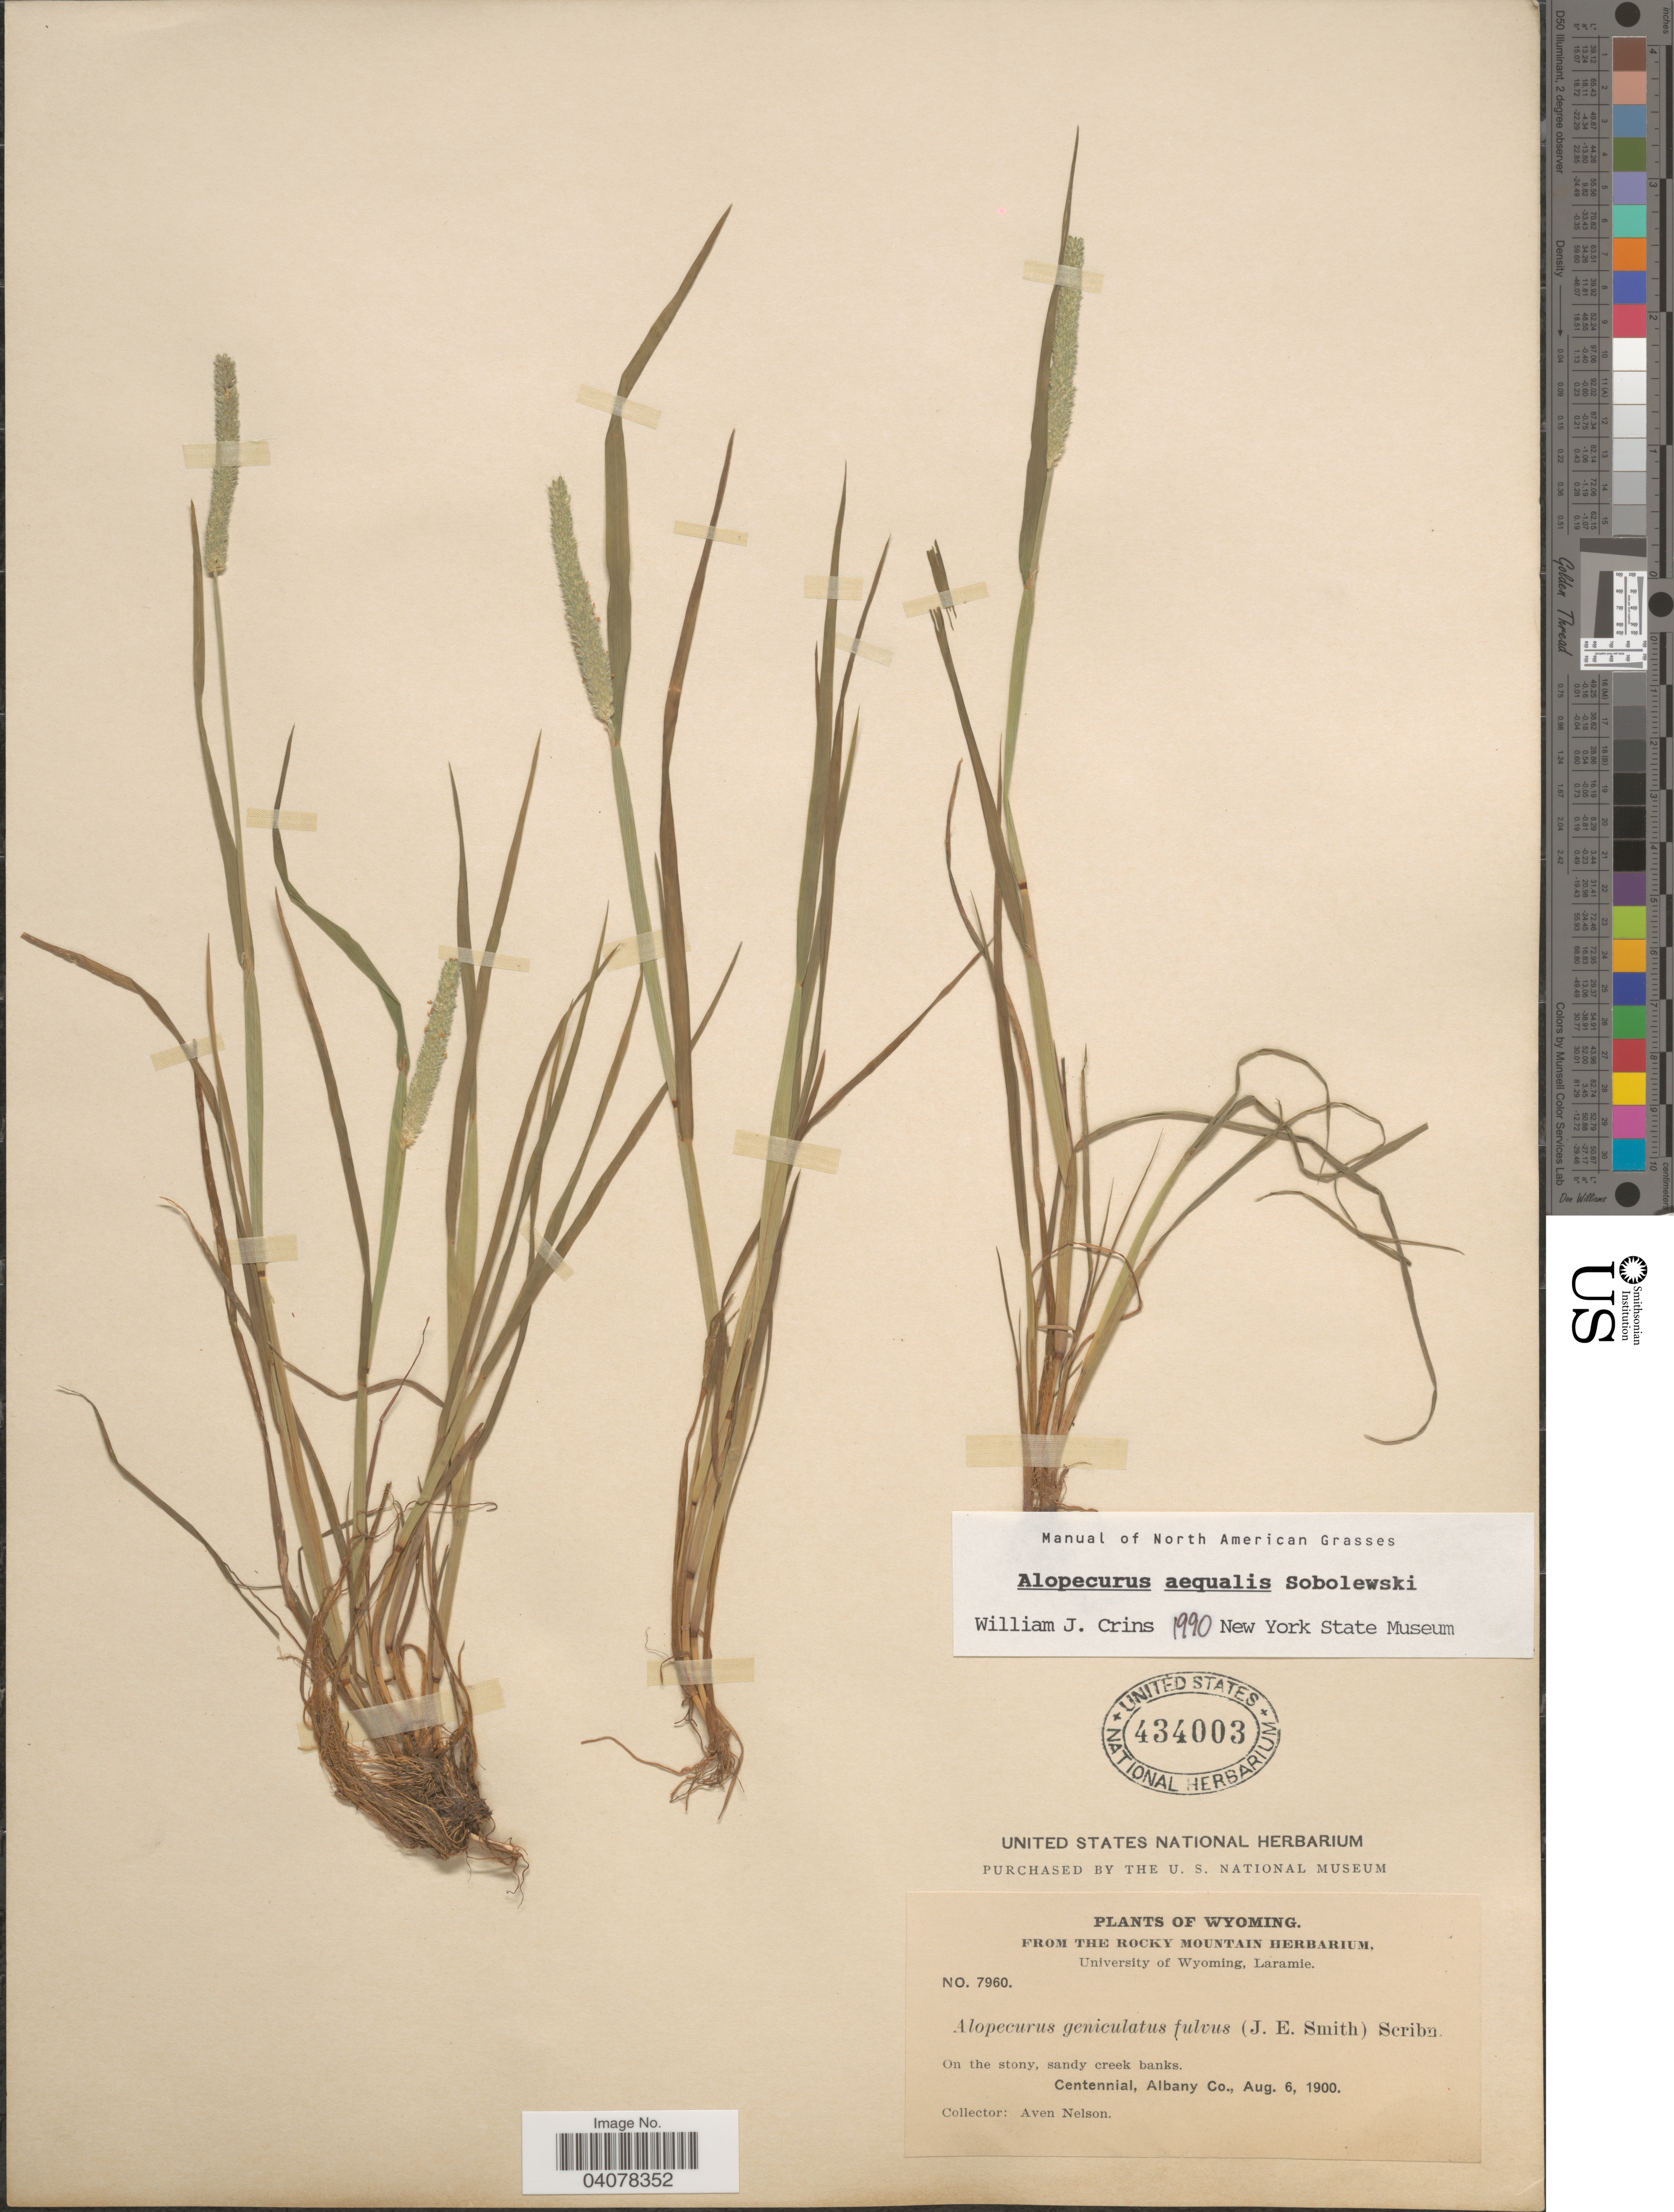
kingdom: Plantae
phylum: Tracheophyta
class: Liliopsida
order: Poales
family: Poaceae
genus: Alopecurus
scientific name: Alopecurus aequalis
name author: Sobol.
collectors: A. Nelson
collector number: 7960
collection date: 1900-08-06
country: United States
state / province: Wyoming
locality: Centennial, Albany Co.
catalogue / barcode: US 434003